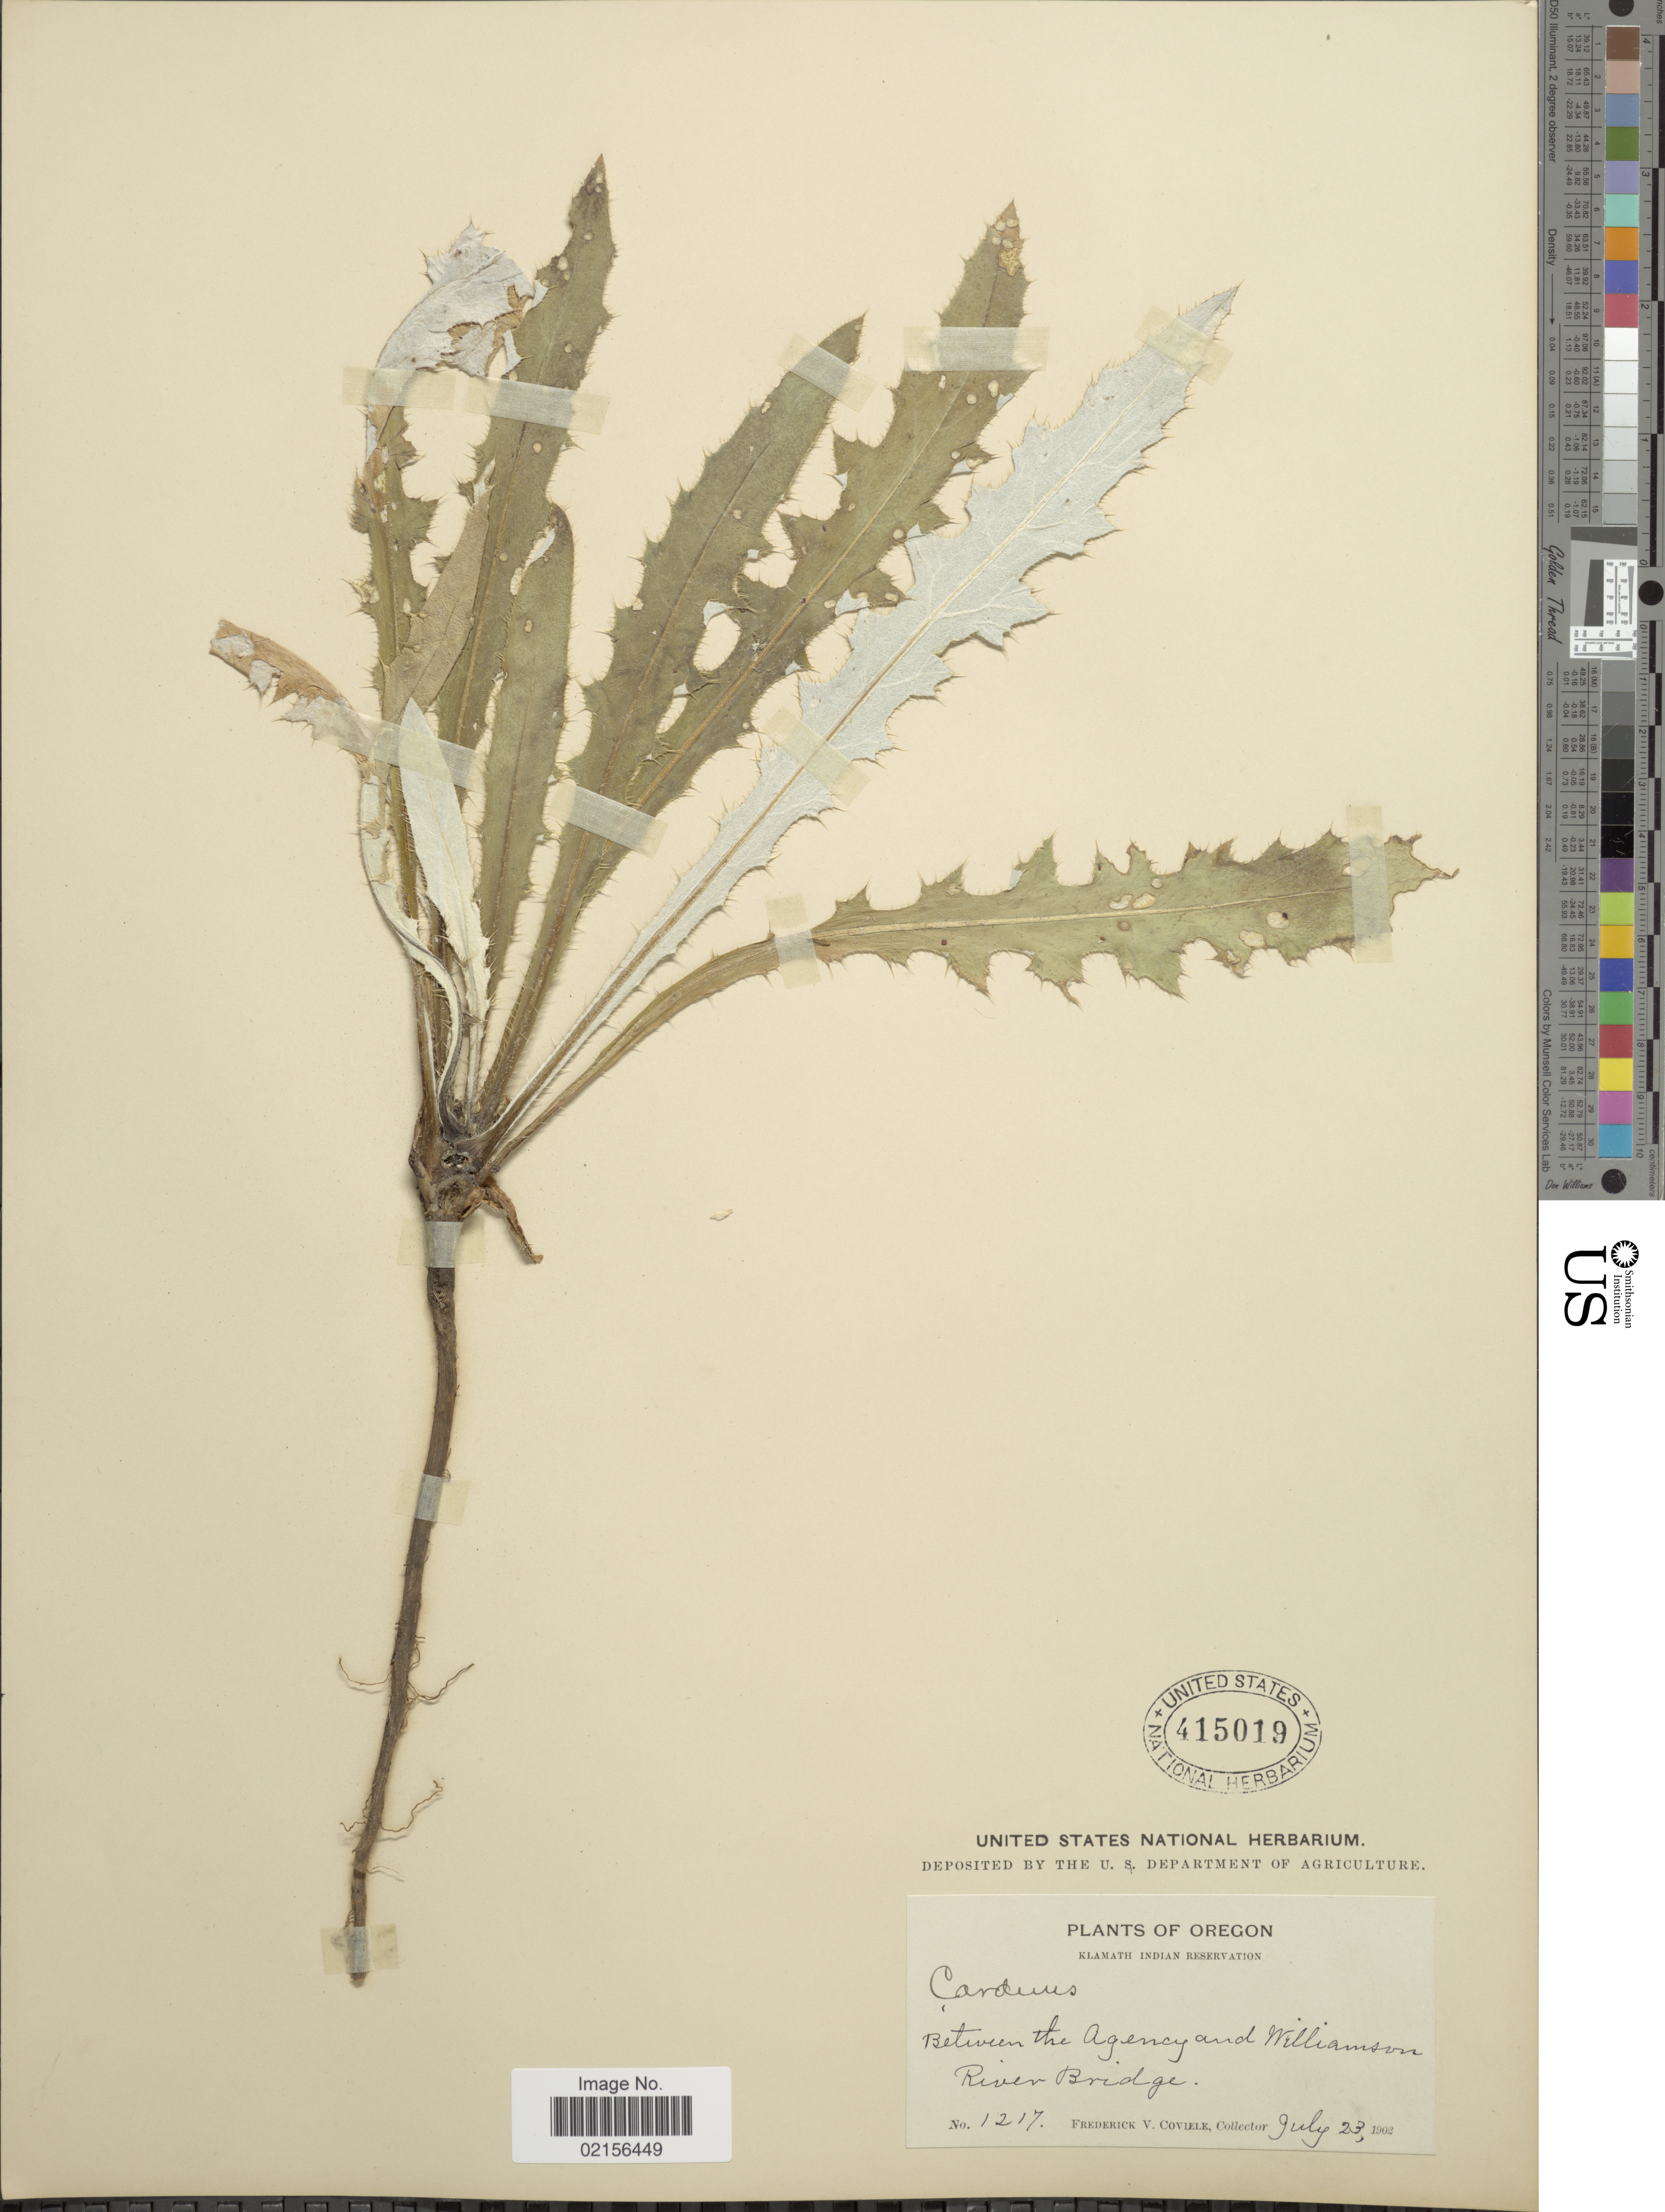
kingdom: Plantae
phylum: Tracheophyta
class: Magnoliopsida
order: Asterales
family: Asteraceae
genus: Cirsium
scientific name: Cirsium brevifolium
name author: Nutt.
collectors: F. V. Coville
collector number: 1217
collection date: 1902-07-23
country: United States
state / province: Oregon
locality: Between the Agency and Williamson River Bridge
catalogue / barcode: US 415019